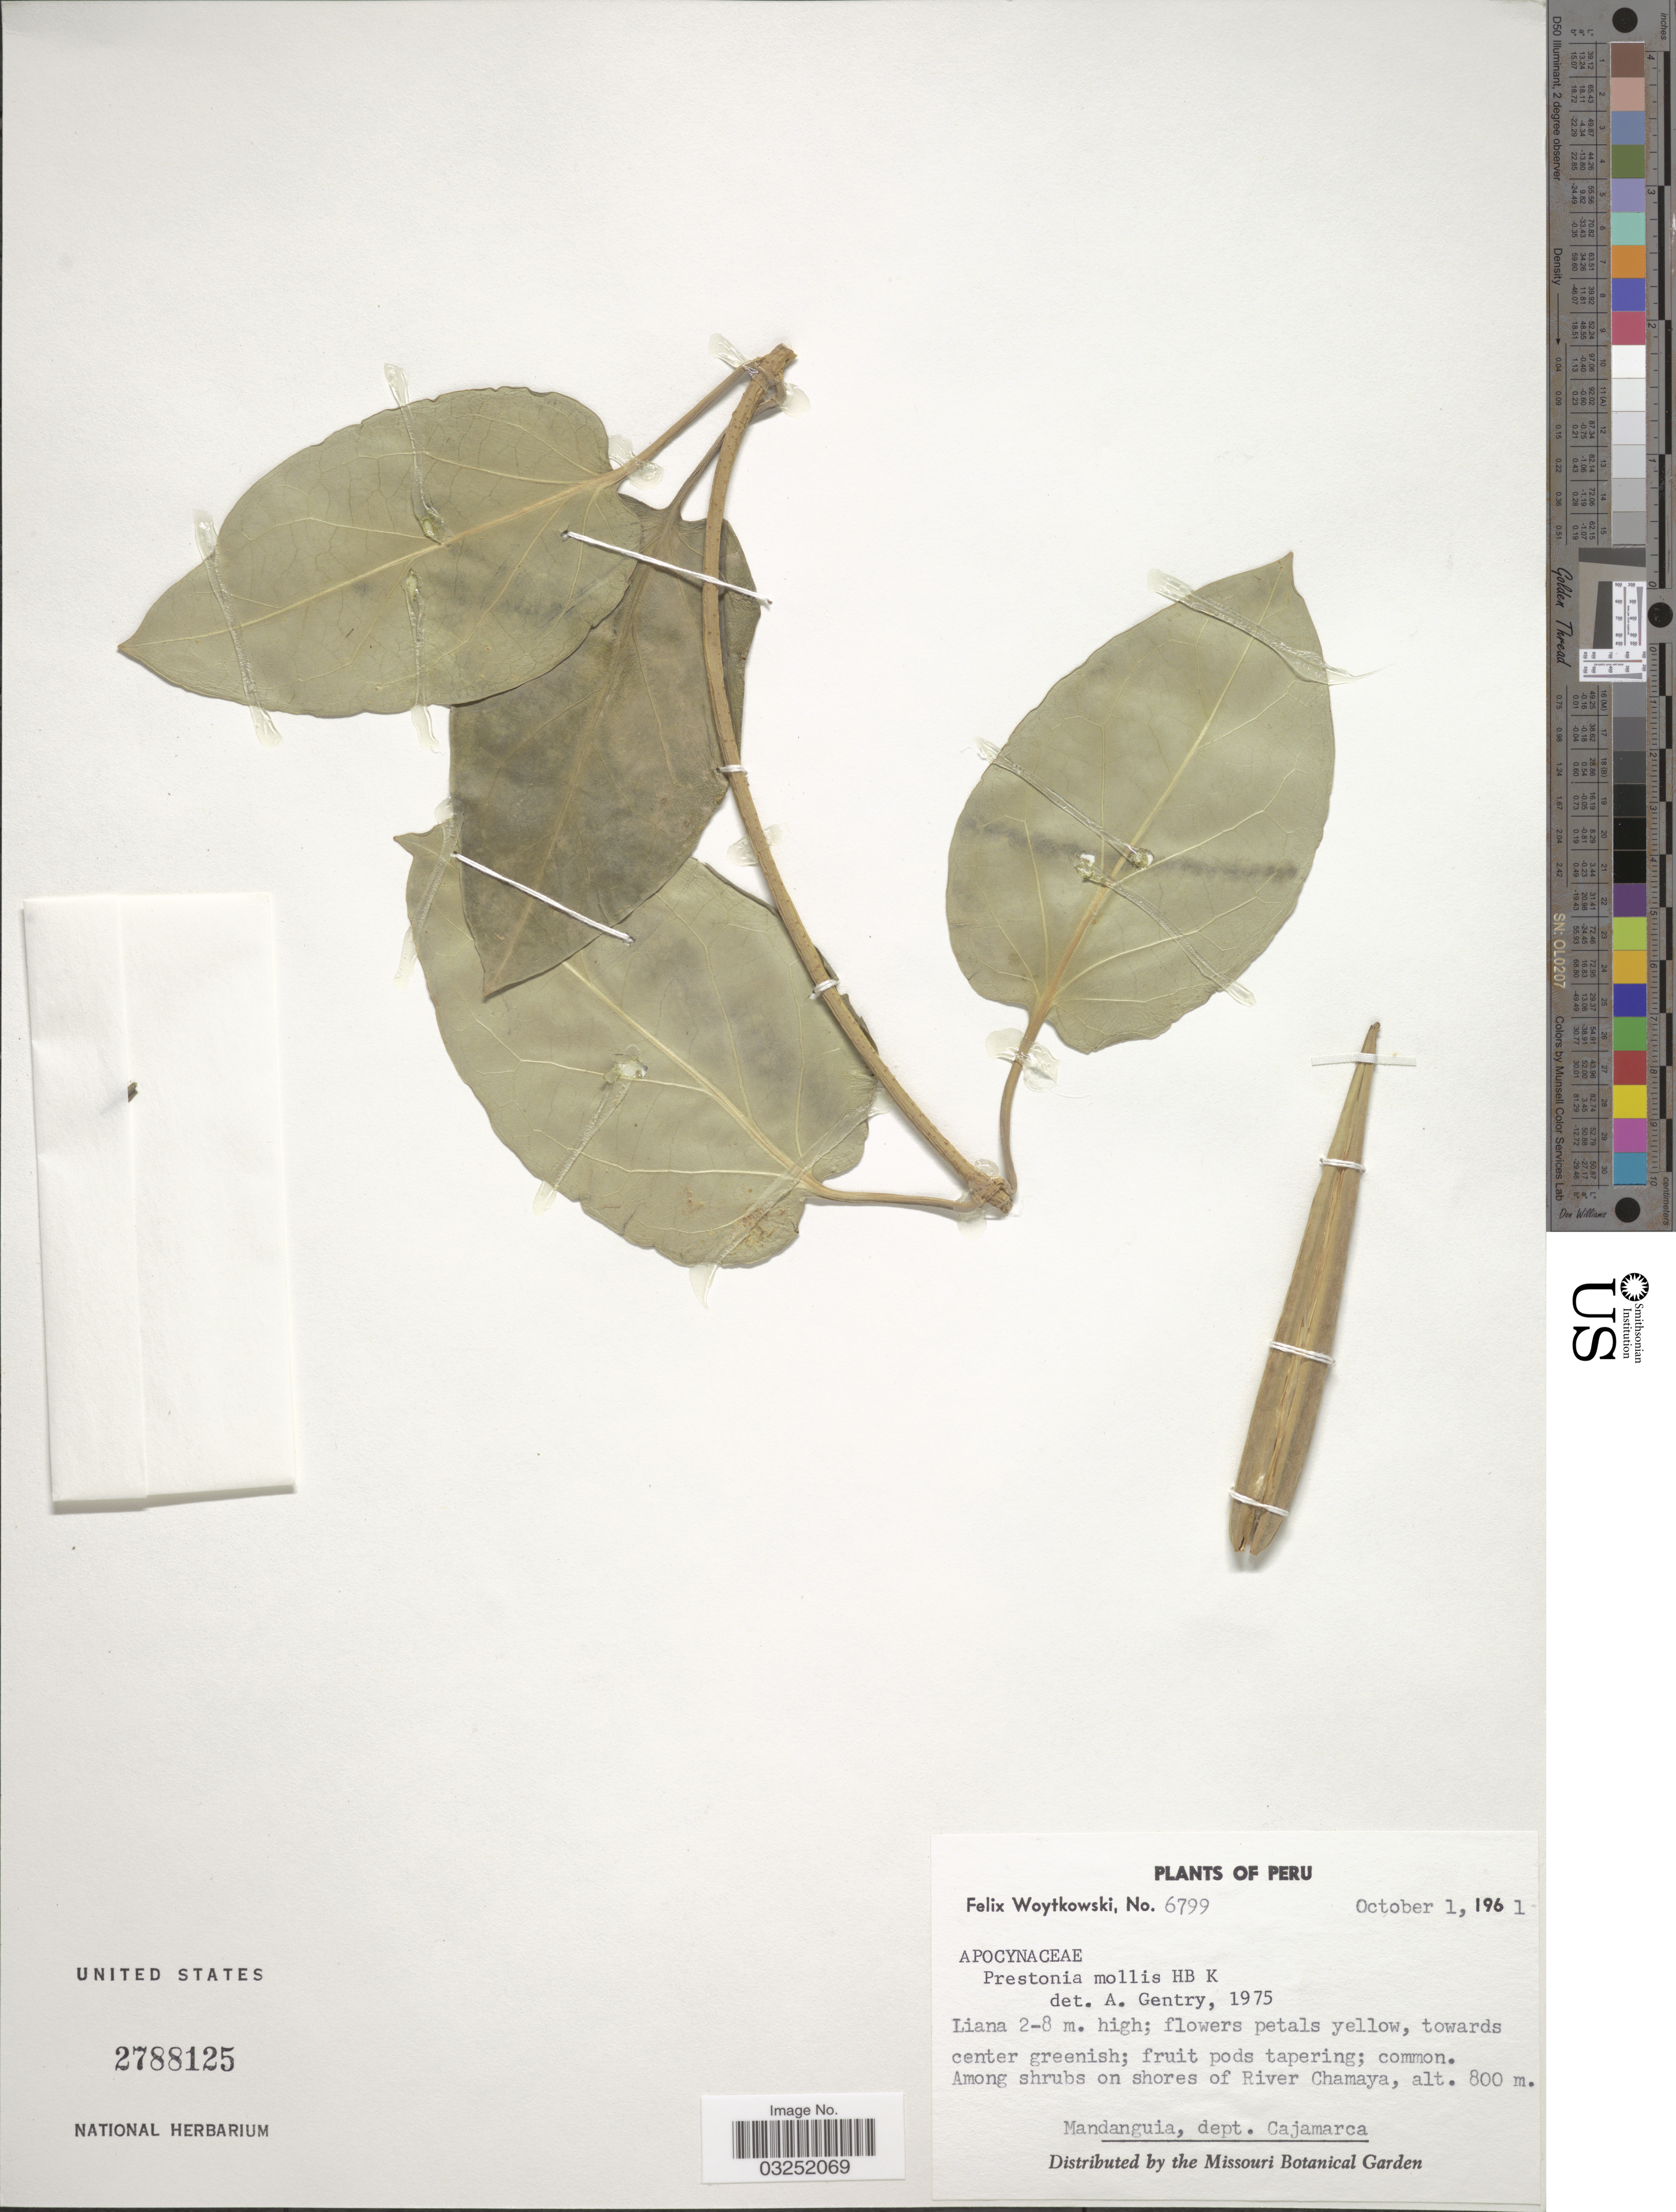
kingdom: Plantae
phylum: Tracheophyta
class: Magnoliopsida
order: Gentianales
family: Apocynaceae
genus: Prestonia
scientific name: Prestonia mollis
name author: Kunth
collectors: F. Woytkowski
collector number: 6799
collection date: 1961-10-01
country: Peru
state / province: Cajamarca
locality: Mandanguia, dept. Cajamarca, Among shrubs on shores of River Chamaya.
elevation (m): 800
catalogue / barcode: US 2788125